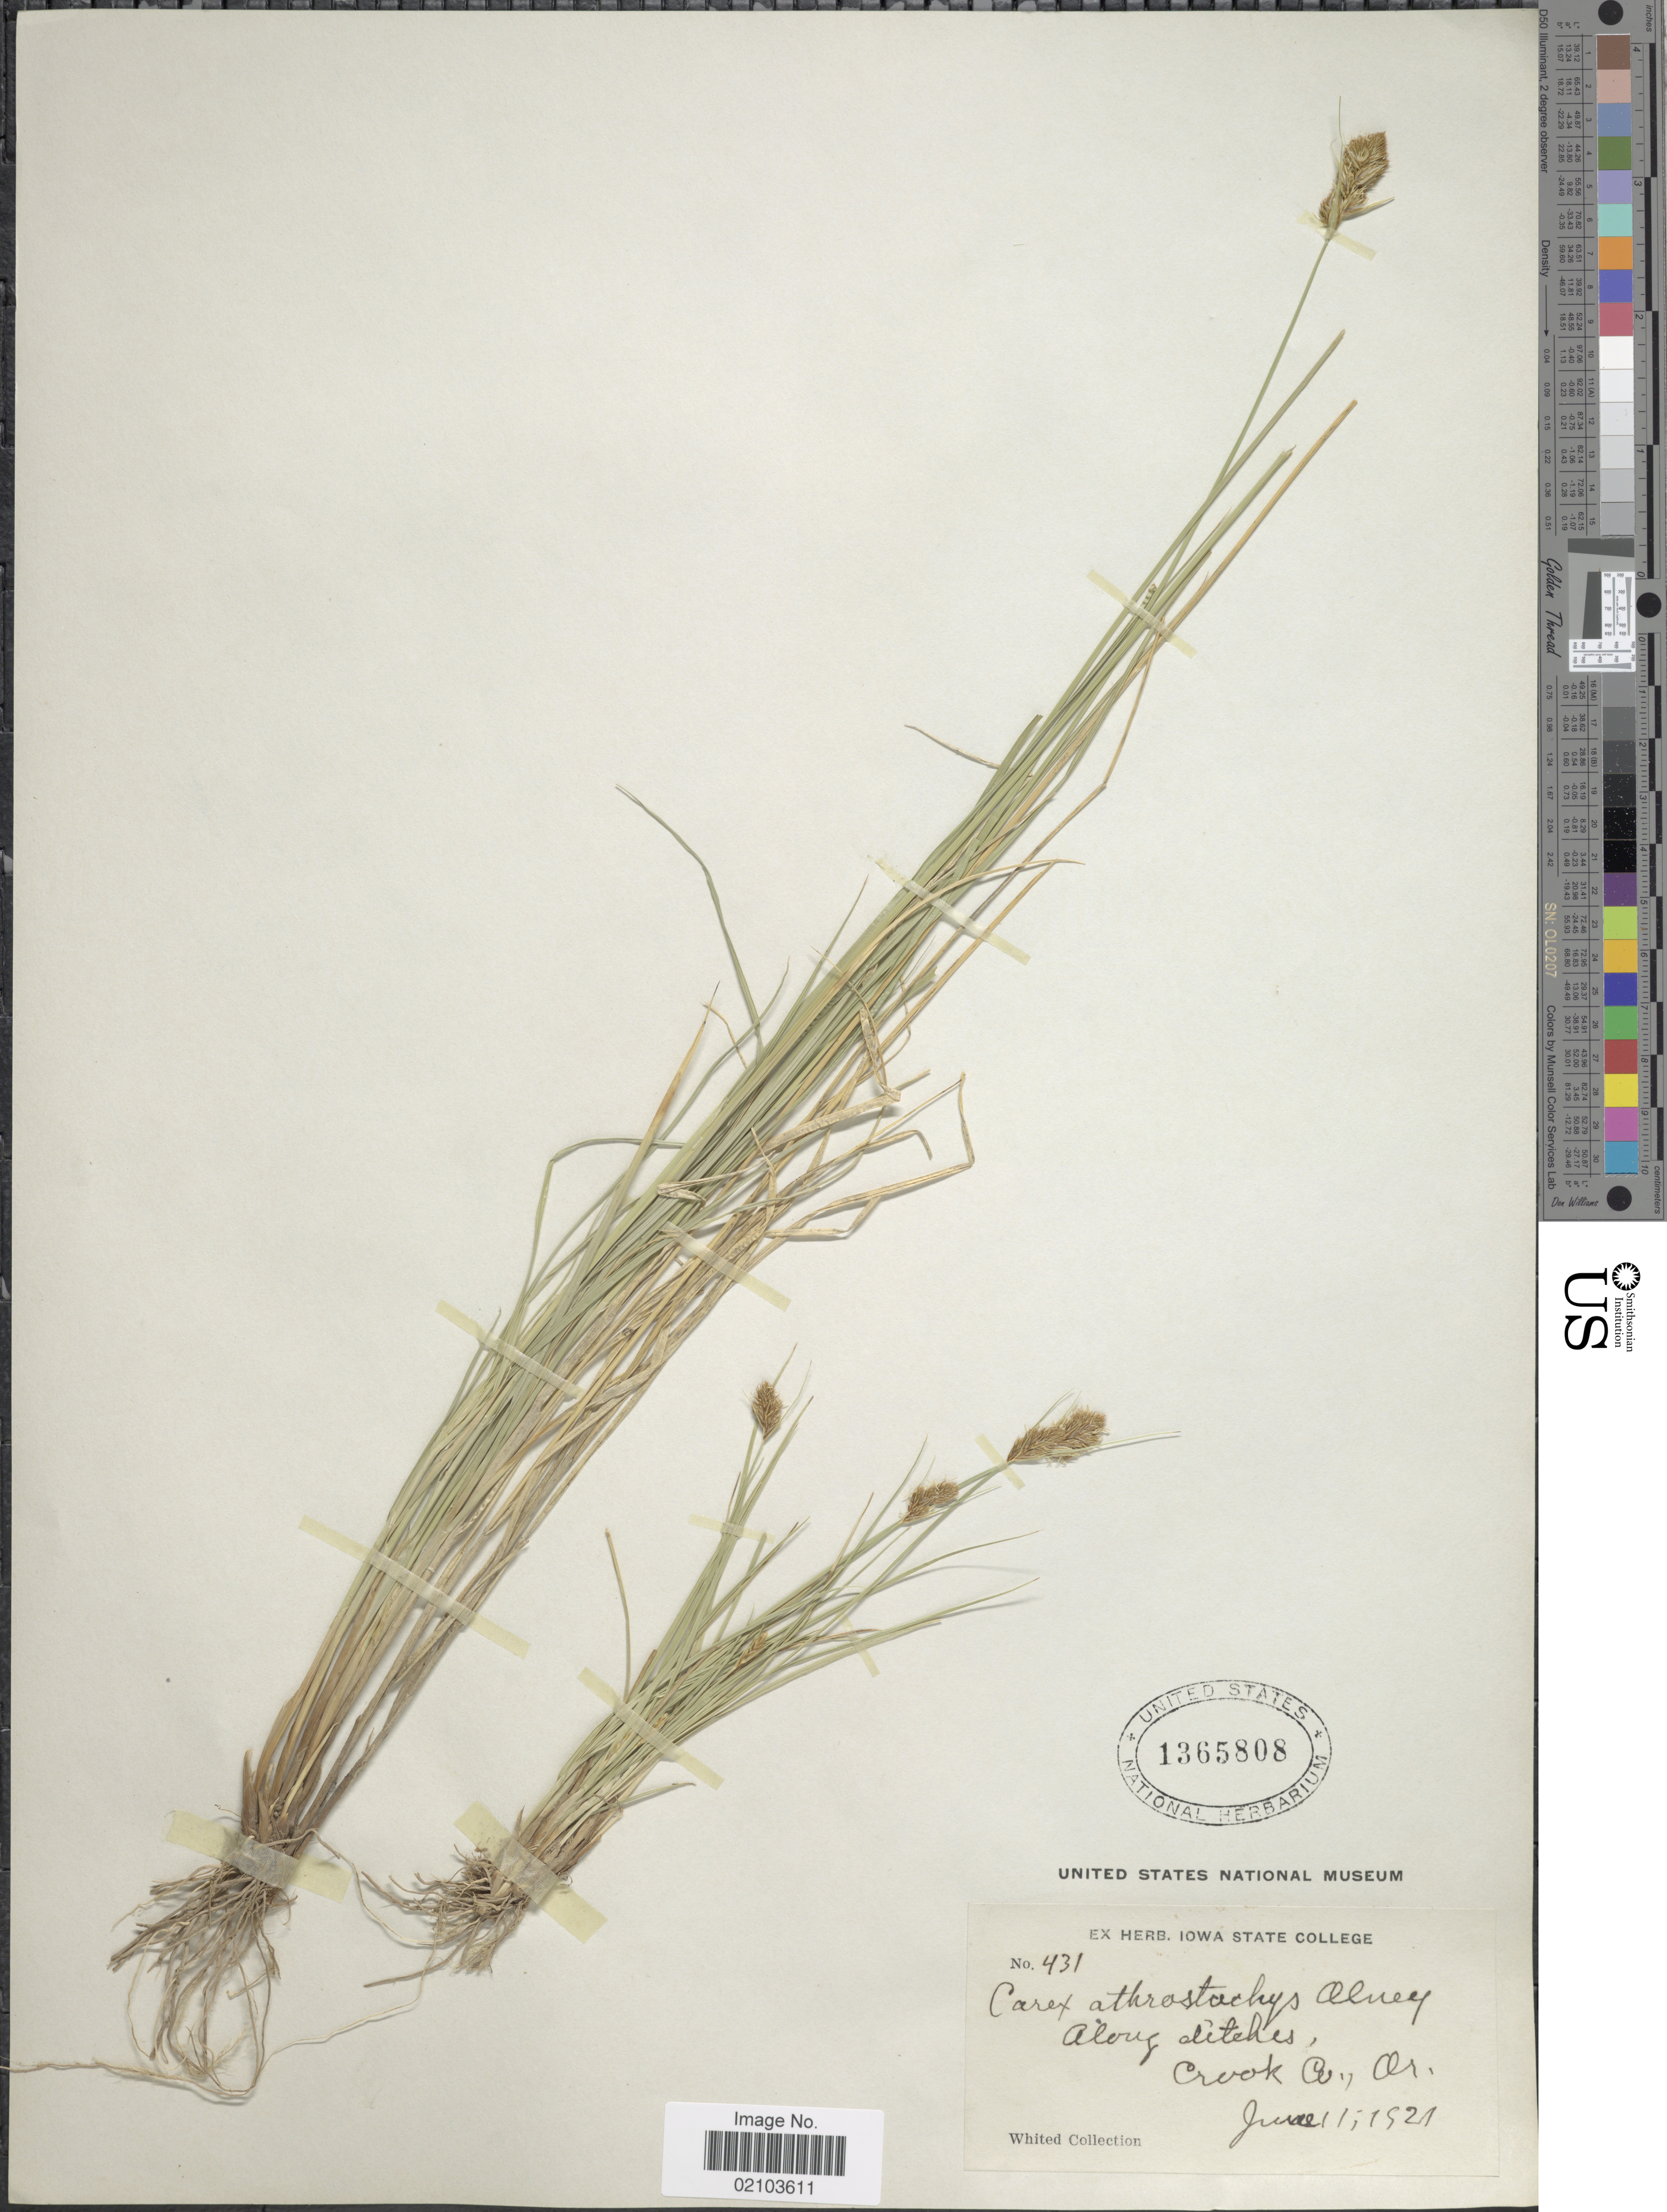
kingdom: Plantae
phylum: Tracheophyta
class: Liliopsida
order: Poales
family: Cyperaceae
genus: Carex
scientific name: Carex athrostachya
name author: Olney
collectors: Whited Collection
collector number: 431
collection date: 1921-06-11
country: United States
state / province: Oregon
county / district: Crook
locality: Crook Co.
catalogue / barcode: US 1365808